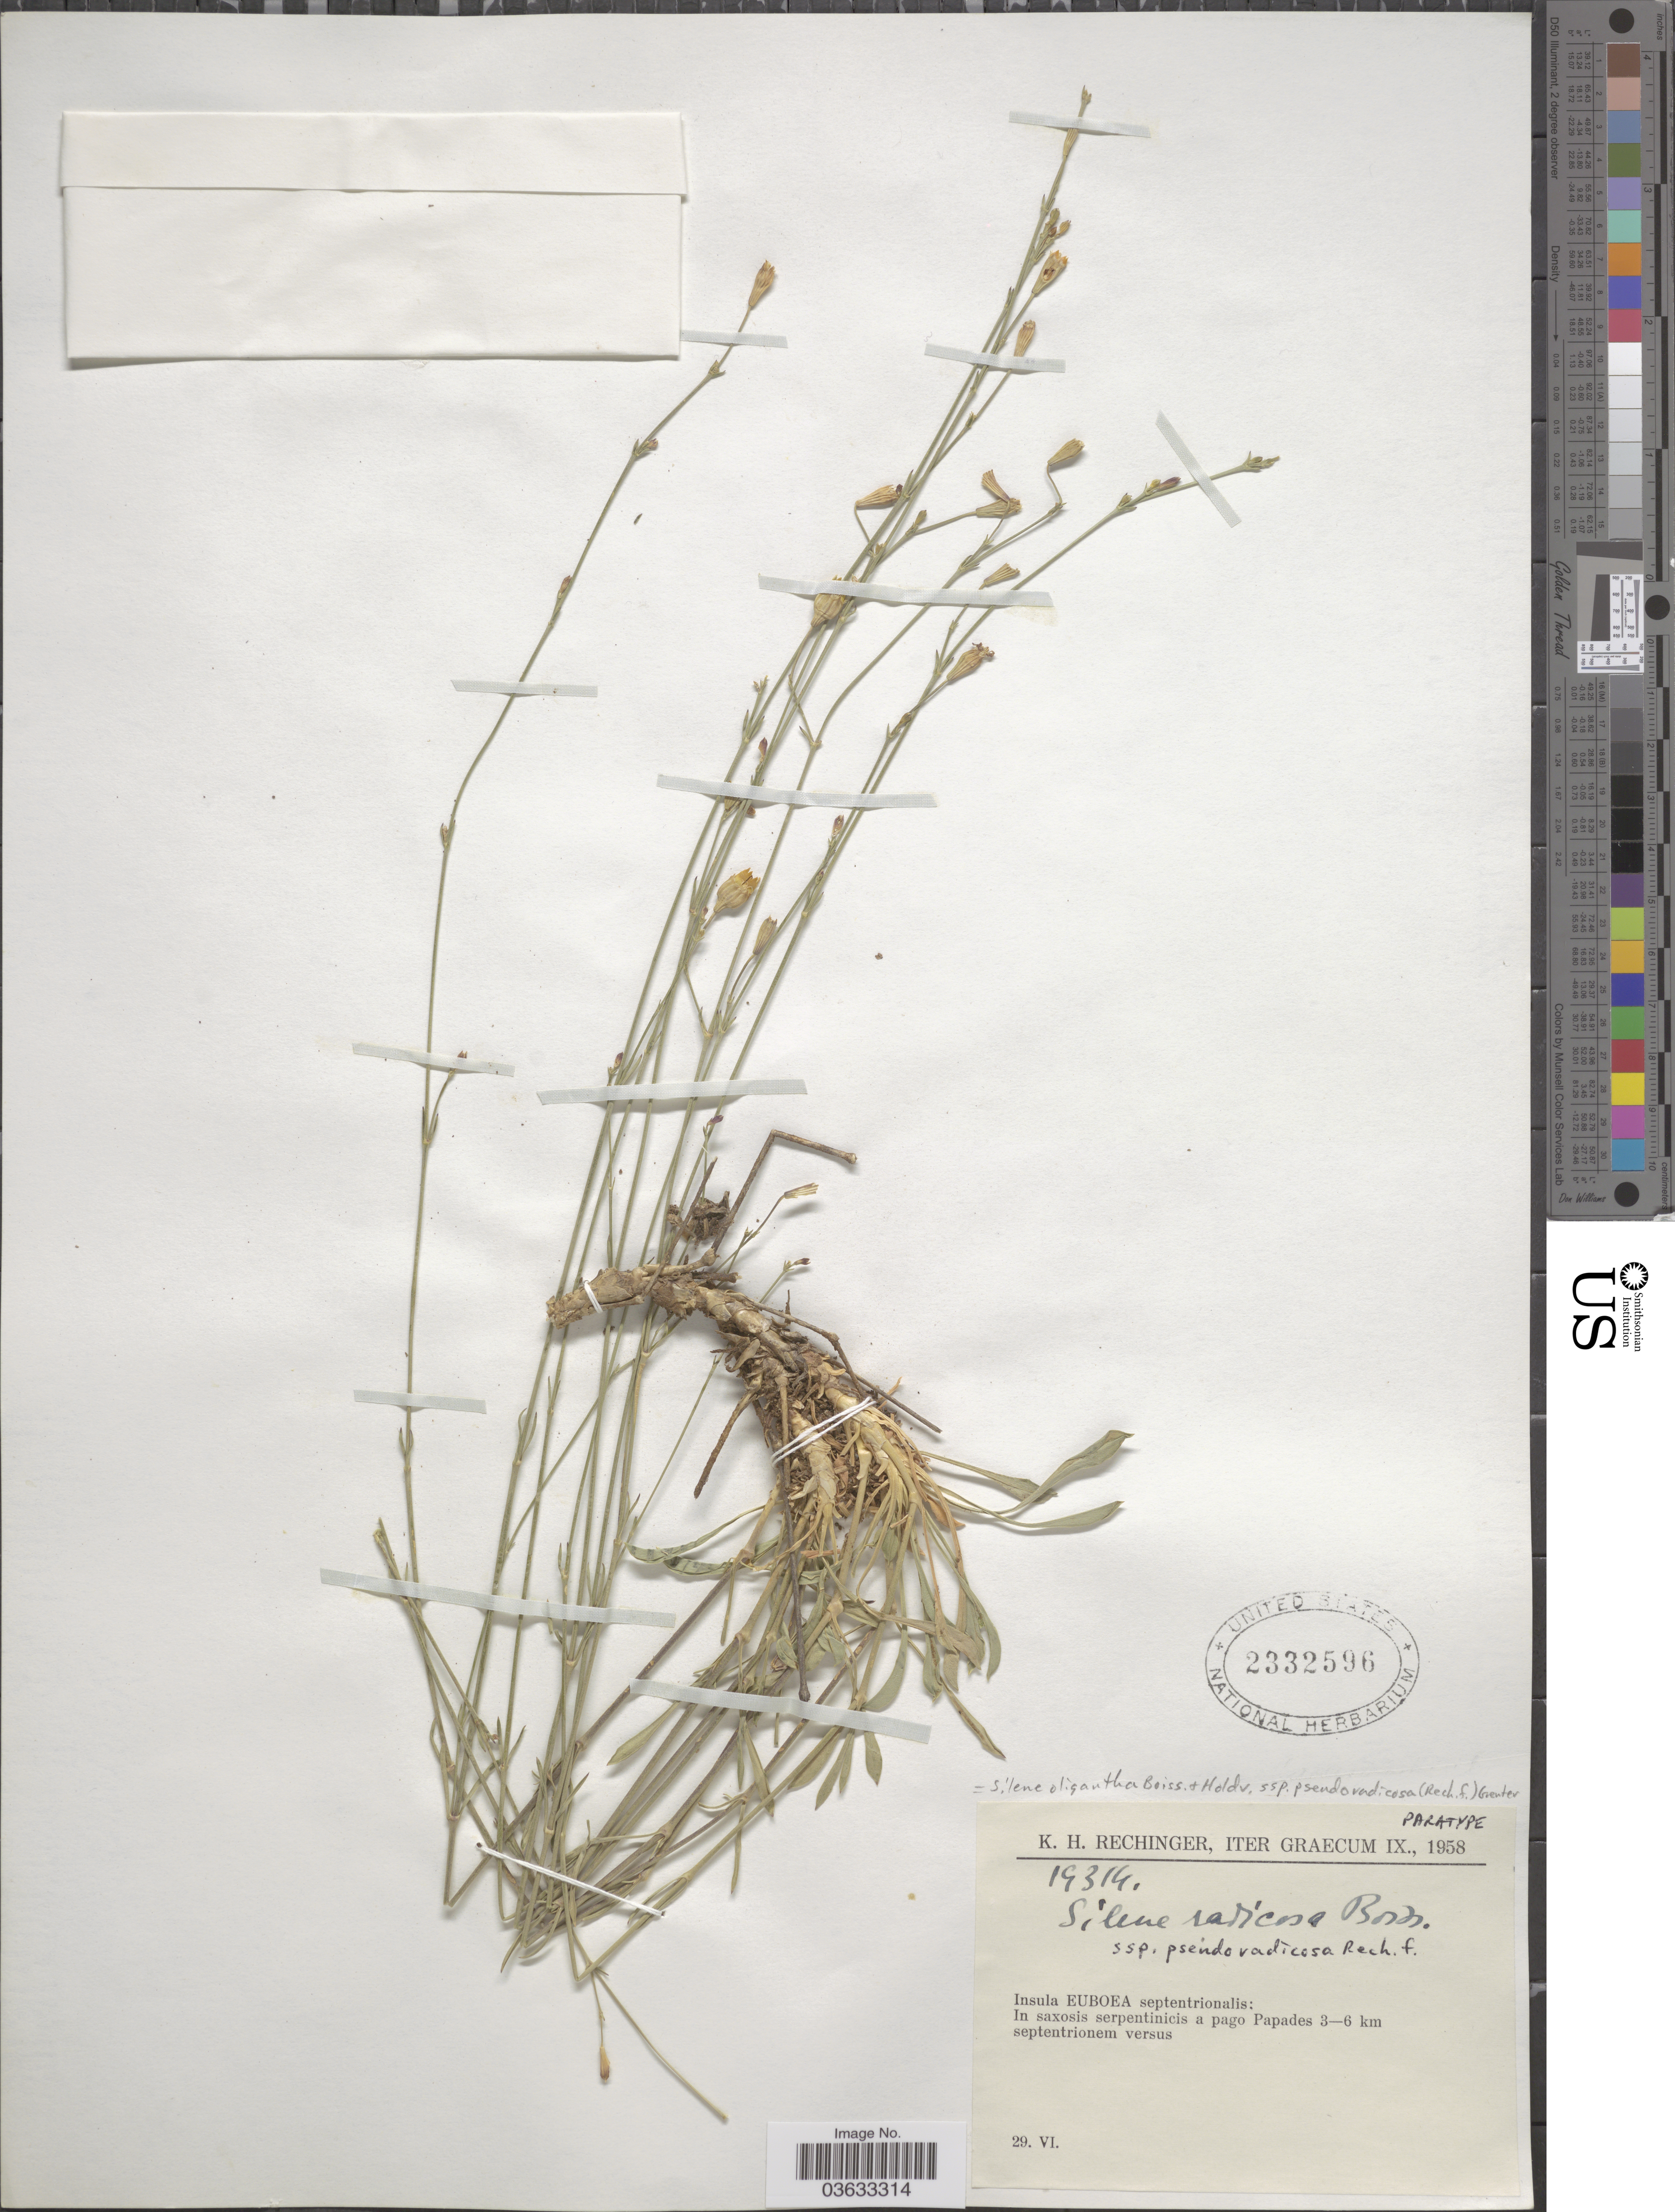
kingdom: Plantae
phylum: Tracheophyta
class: Magnoliopsida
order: Caryophyllales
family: Caryophyllaceae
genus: Silene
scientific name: Silene oligantha subsp. pseudoradicosa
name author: (Rech. f.) Greuter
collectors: K. H. Rechinger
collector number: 19314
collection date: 1958-06-29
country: Greece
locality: Iter Graecum. Insula Euboea septentrionalis: In saxosis serepentinicis a pago Papades 3-6 km septentrionem versus.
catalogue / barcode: US 2332596